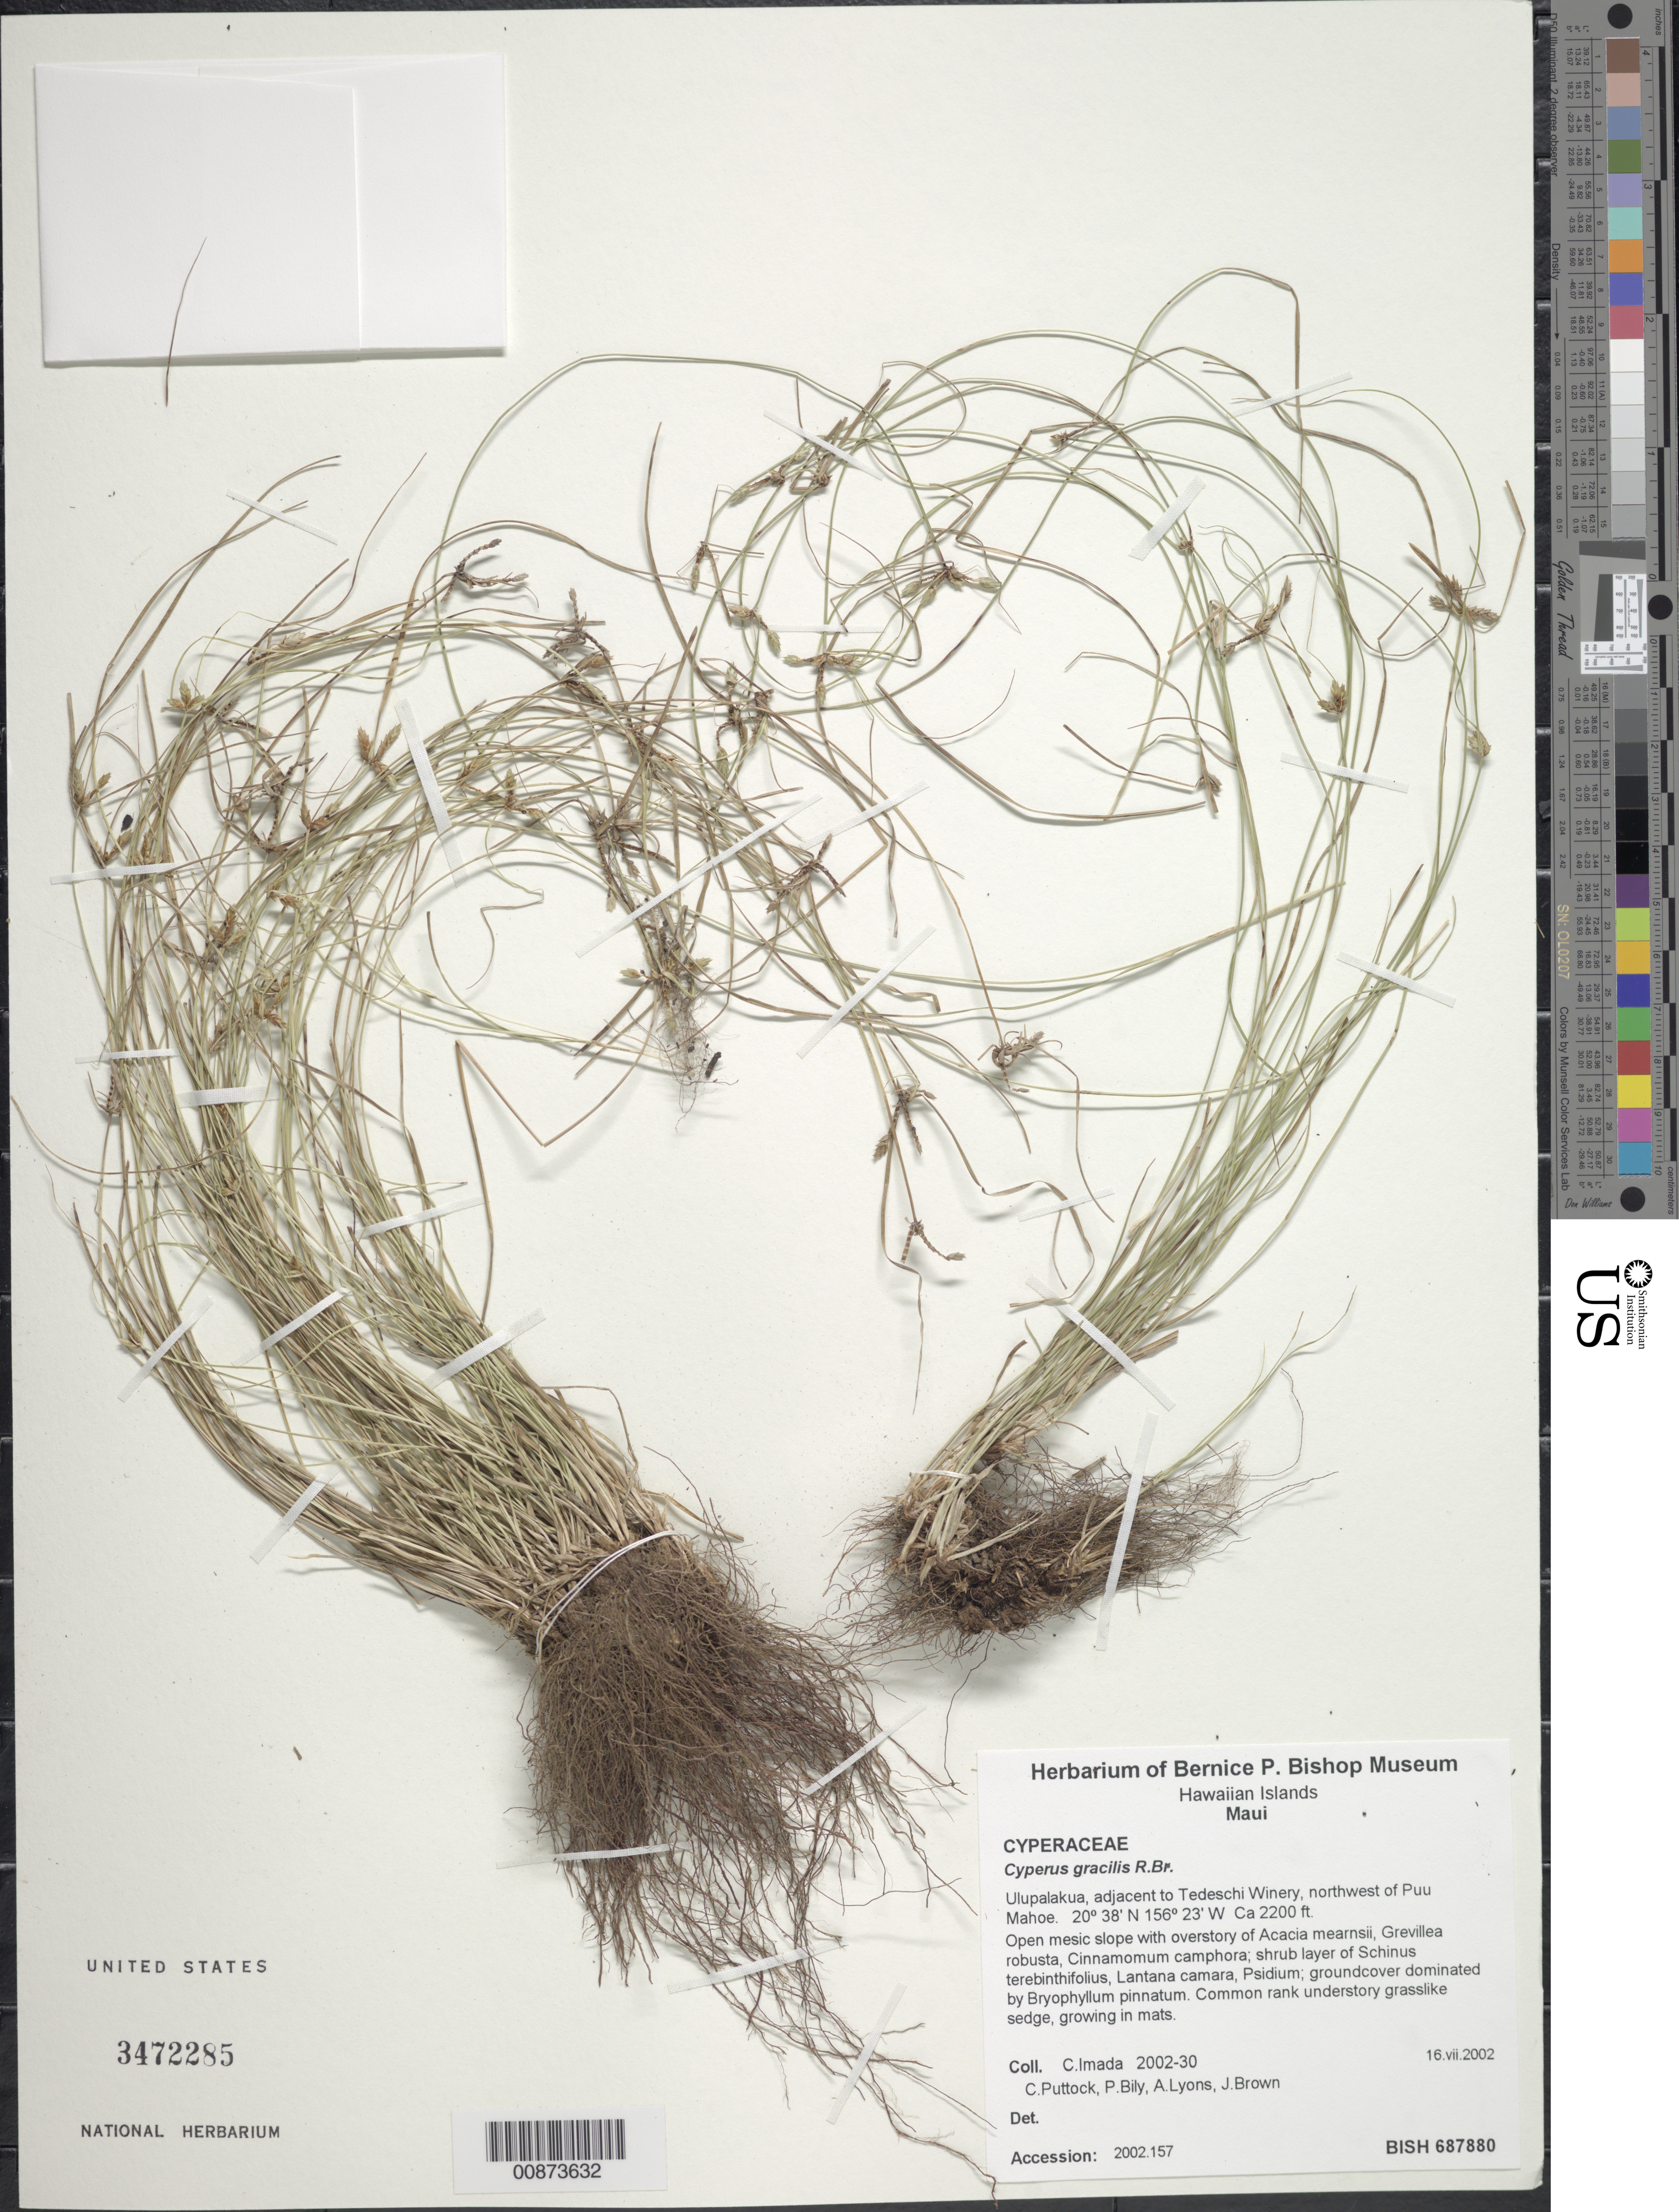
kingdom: Plantae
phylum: Tracheophyta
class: Liliopsida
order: Poales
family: Cyperaceae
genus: Cyperus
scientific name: Cyperus gracilis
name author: R. Br.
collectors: C. Imada, C. Puttock, A. B. Lyons, J. Brown & P. Bily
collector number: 2002-30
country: United States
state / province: Hawaii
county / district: Maui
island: Maui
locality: Ulupalakua, to Tedeschi Winery, NW of Puu Mahoe.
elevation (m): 671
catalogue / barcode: US 3472285